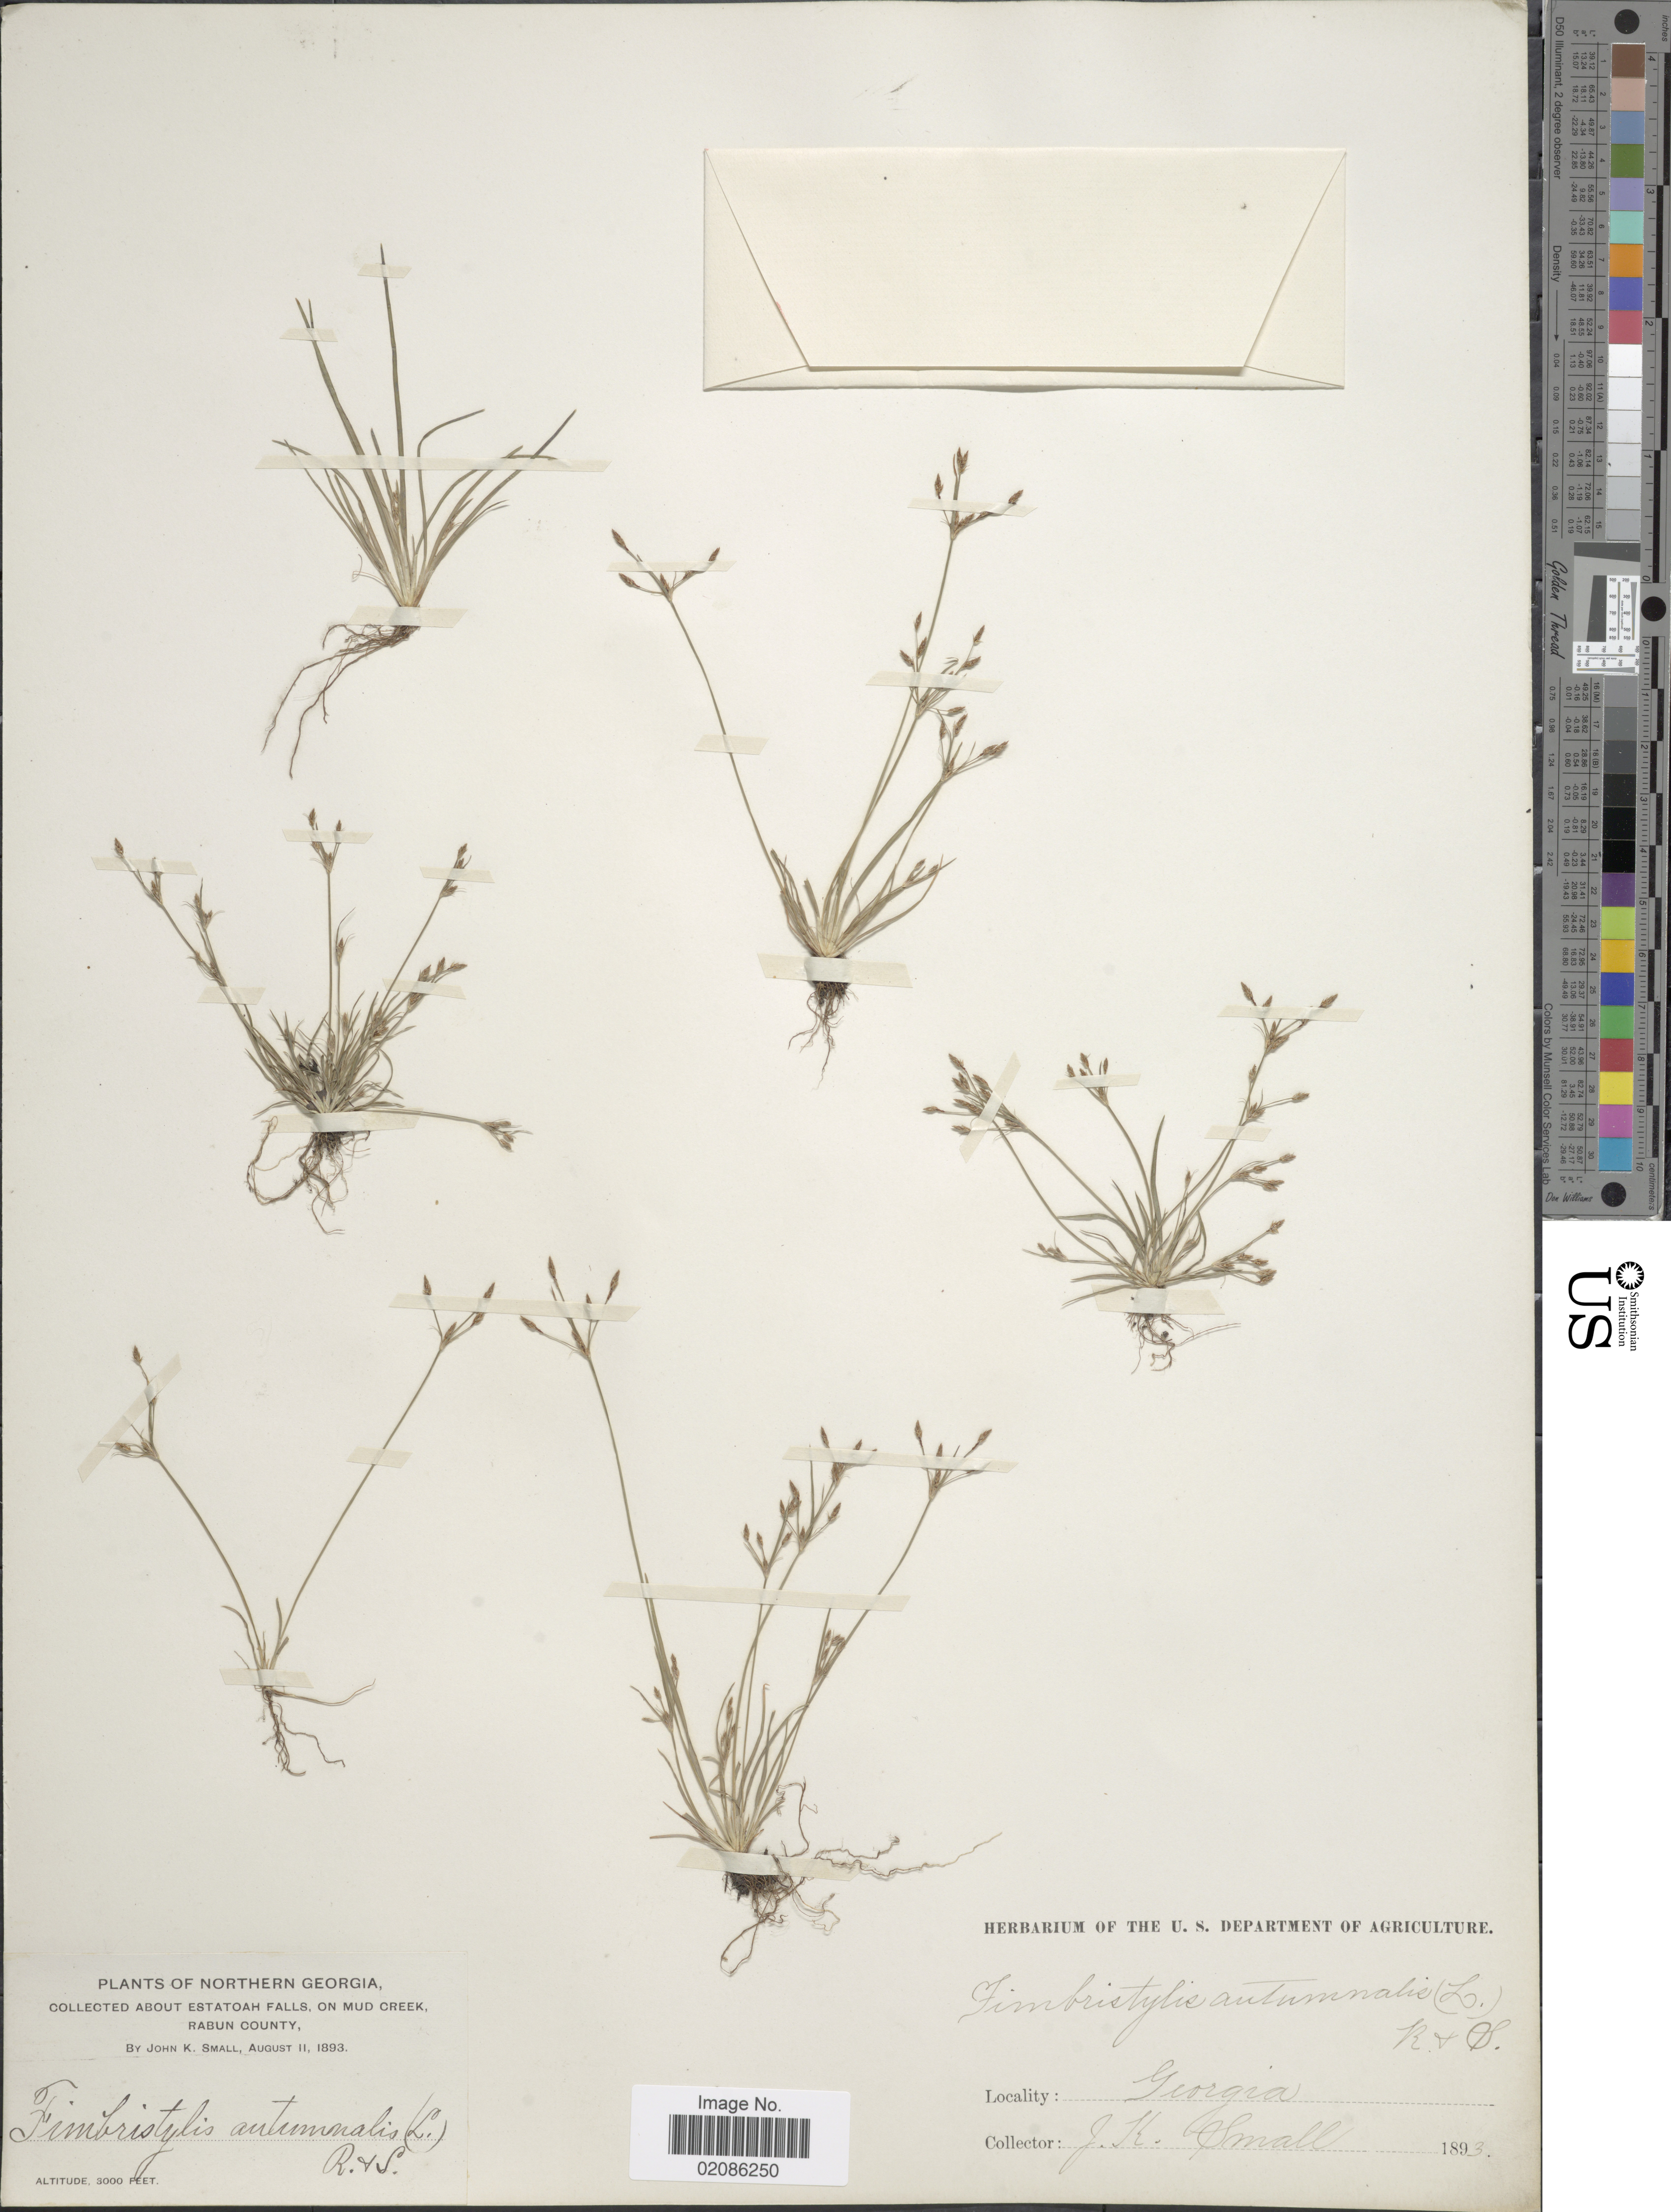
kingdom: Plantae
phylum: Tracheophyta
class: Liliopsida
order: Poales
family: Cyperaceae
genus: Fimbristylis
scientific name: Fimbristylis autumnalis (L.) Roem. & Schult.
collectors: J. K. Small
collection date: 1893-08-11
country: United States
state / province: Georgia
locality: Northern Georgia, About Estatoah Falls, on Mud Creek, Rabun County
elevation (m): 914